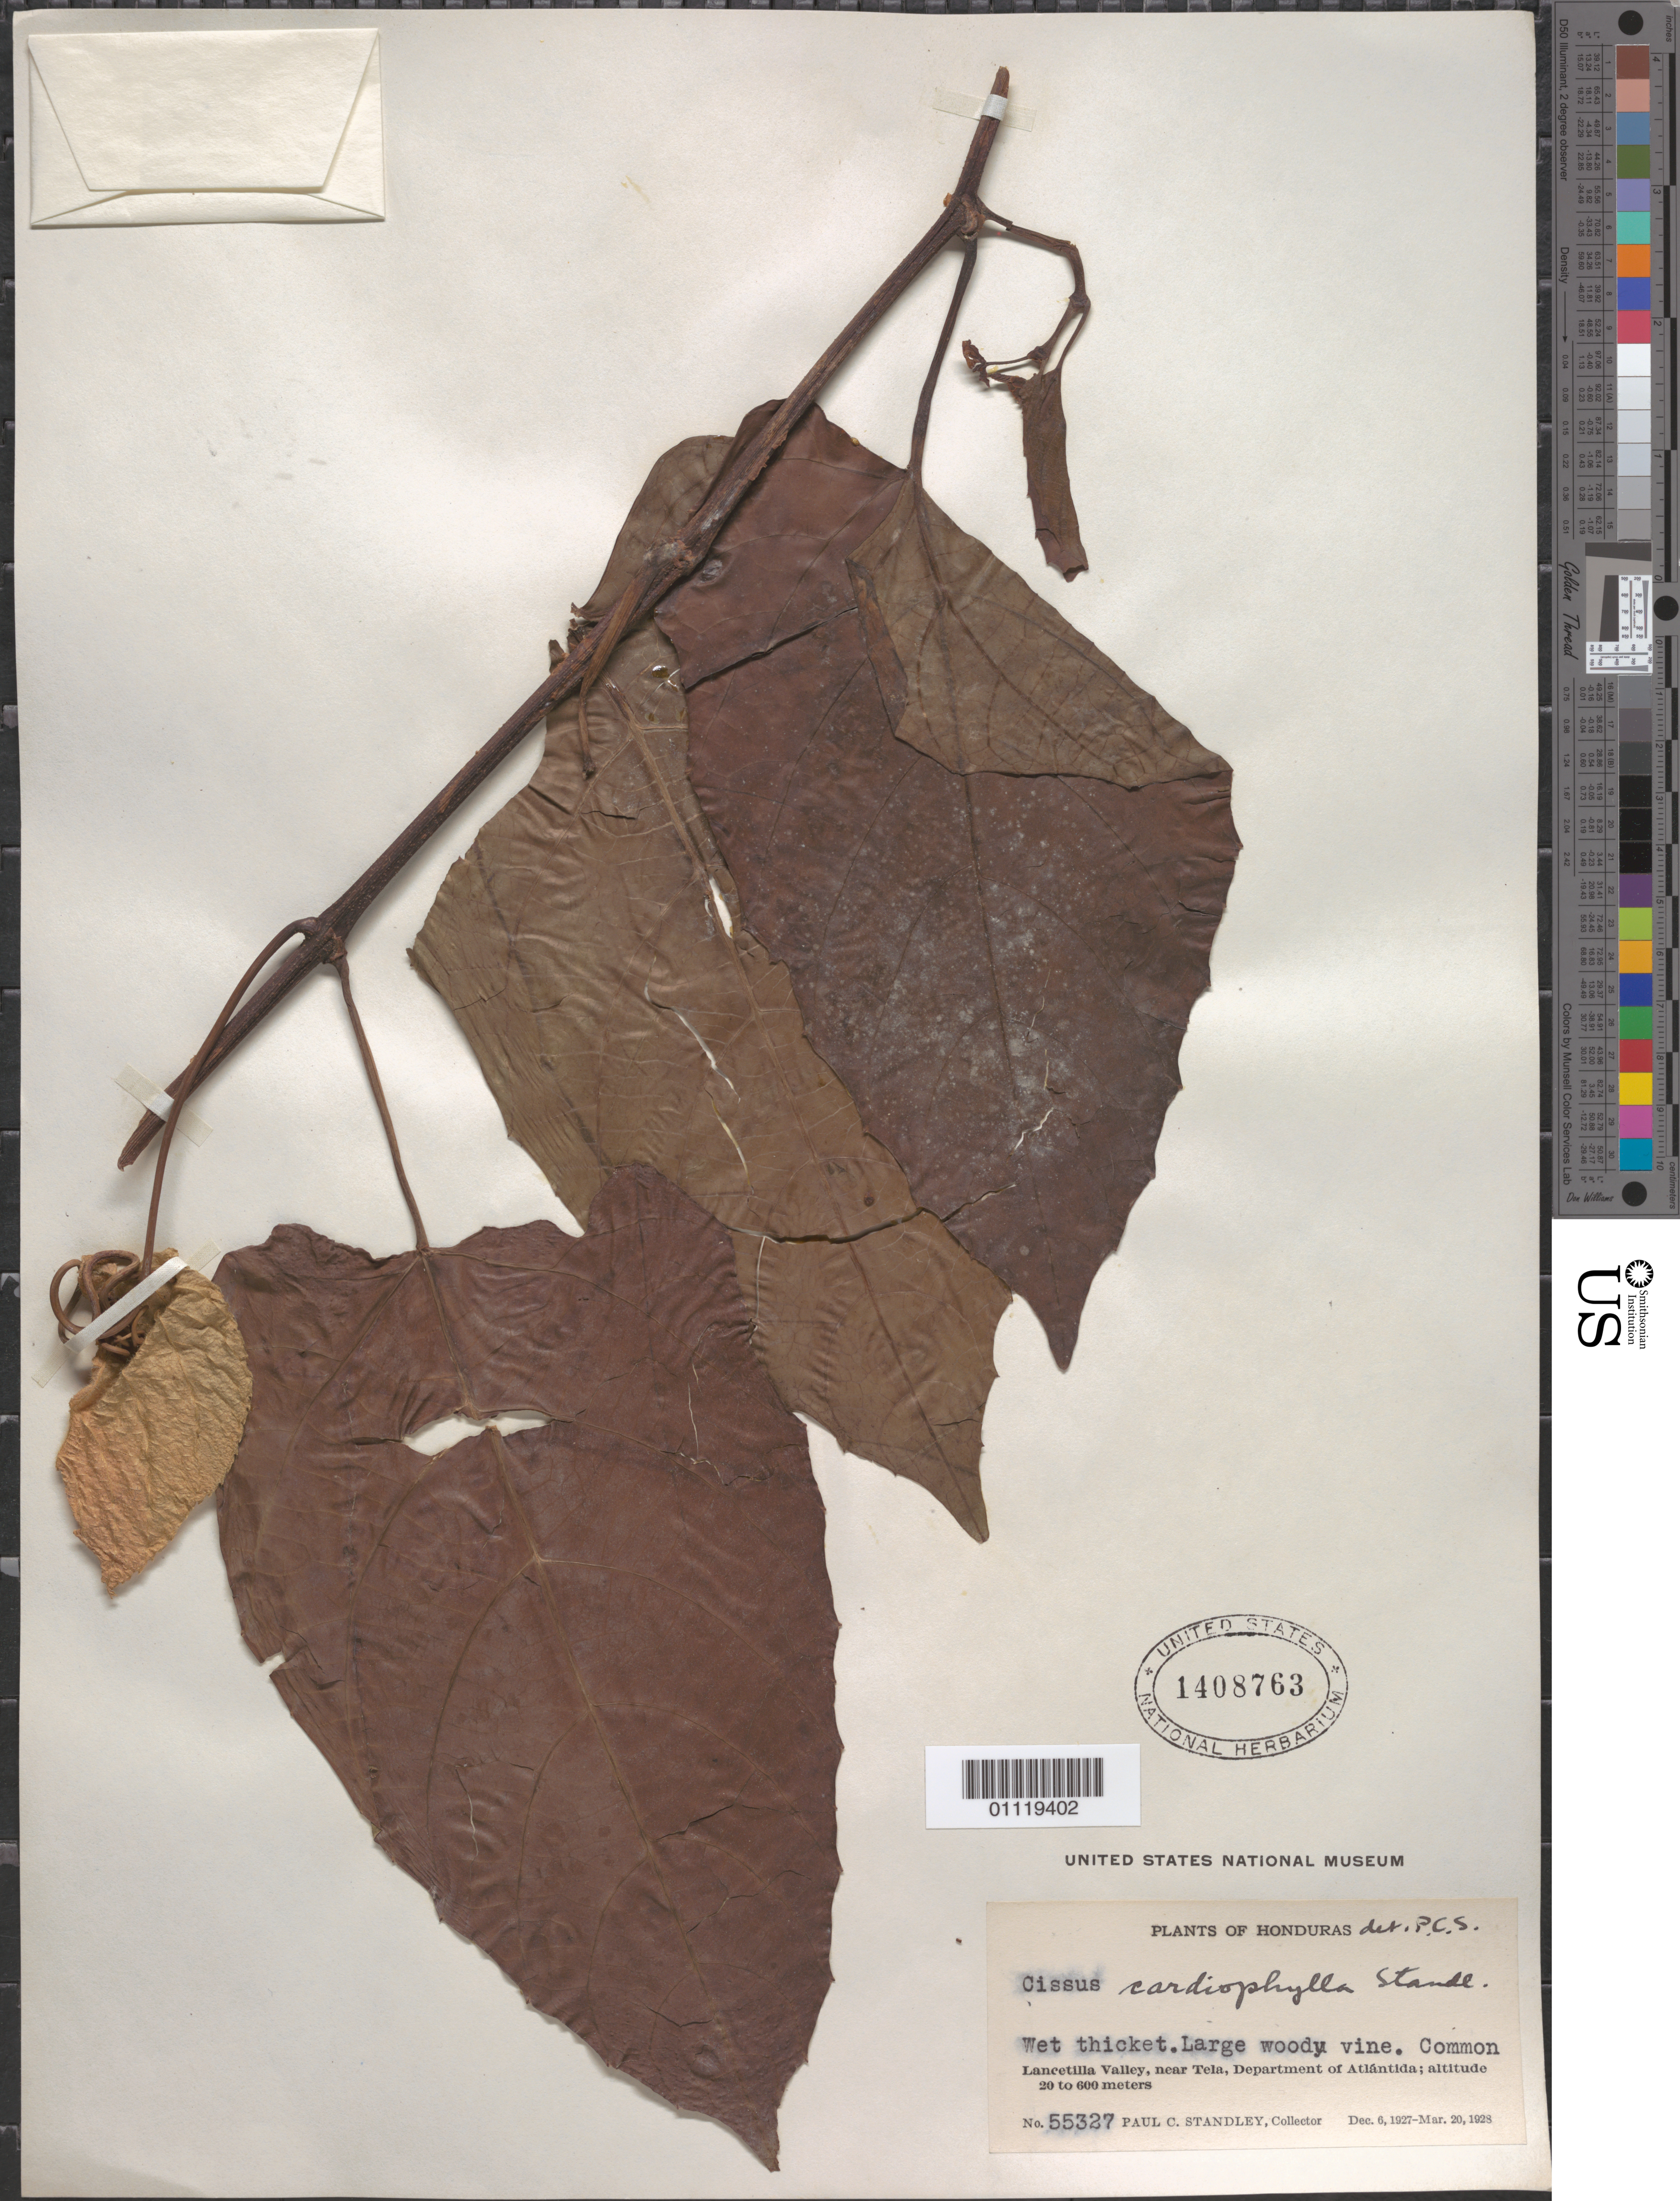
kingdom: Plantae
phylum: Tracheophyta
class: Magnoliopsida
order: Vitales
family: Vitaceae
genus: Cissus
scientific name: Cissus biformifolia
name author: Standl.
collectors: P. C. Standley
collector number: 55327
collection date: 1927-12-06/1928-03-20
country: Honduras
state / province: Atlántida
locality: Lancetilla Valley, near Tela.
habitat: Wet thicket. Large woody vine.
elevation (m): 20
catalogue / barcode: US 1408763